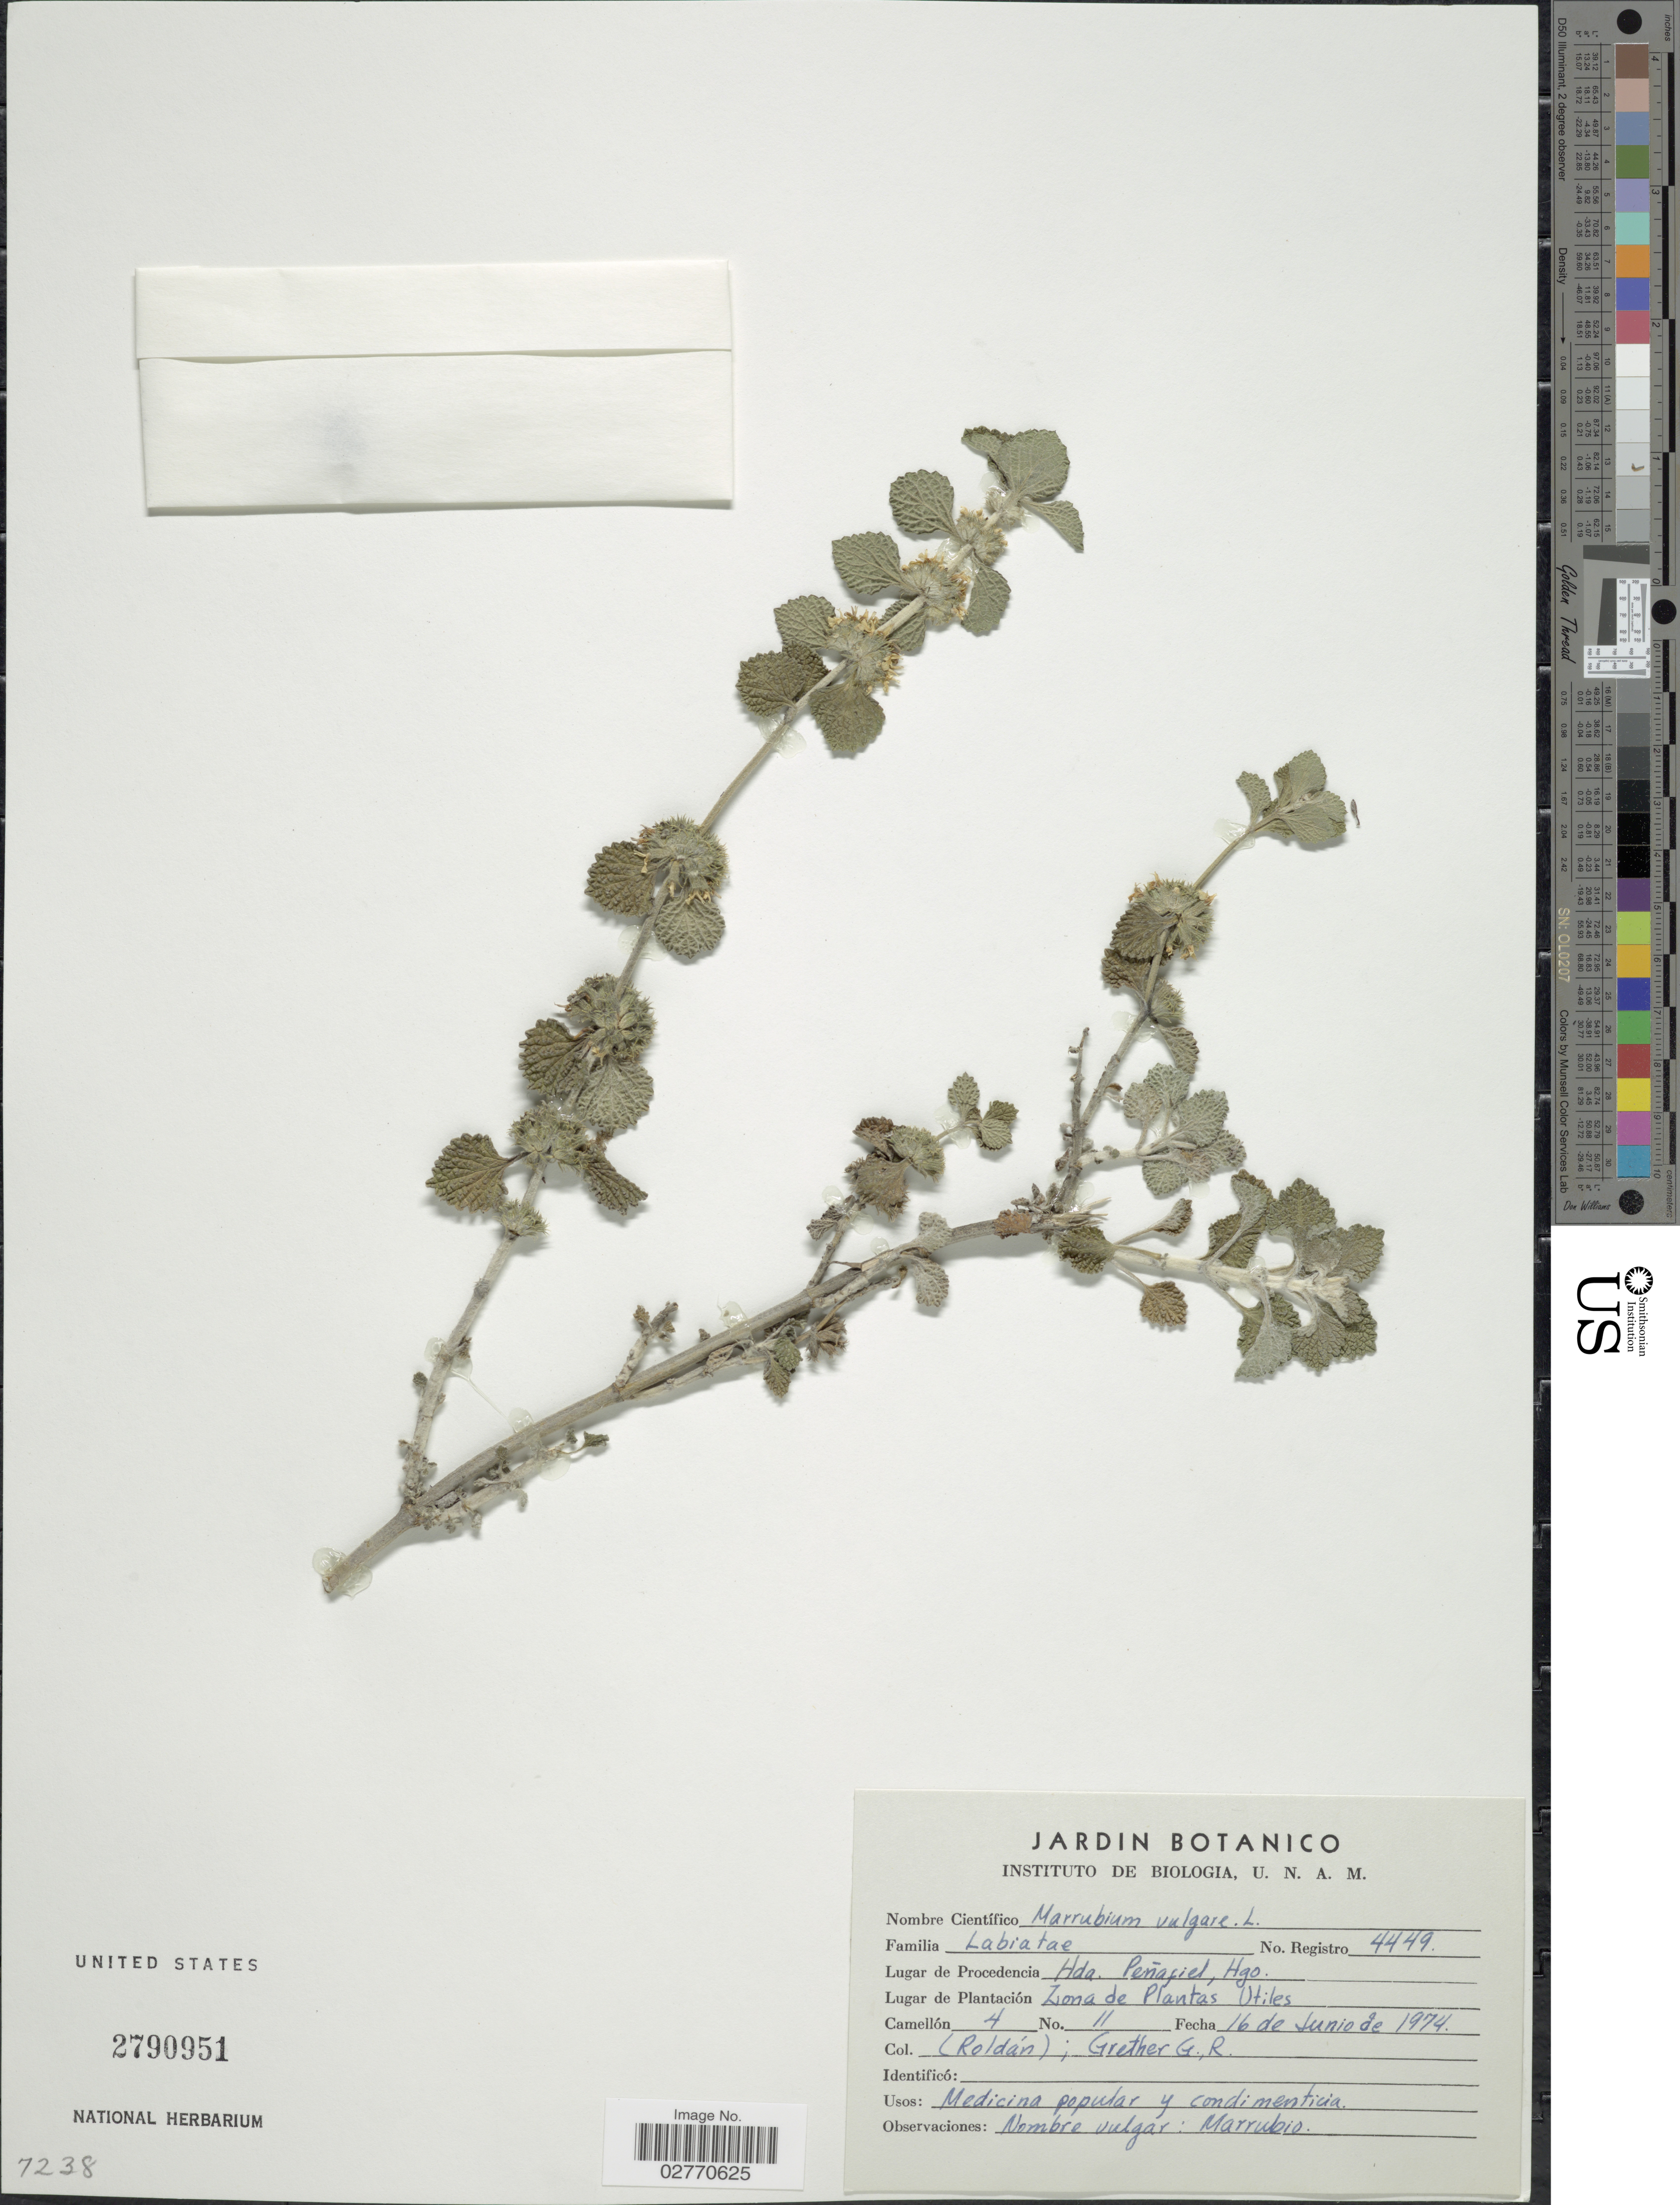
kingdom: Plantae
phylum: Tracheophyta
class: Magnoliopsida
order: Lamiales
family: Lamiaceae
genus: Marrubium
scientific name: Marrubium vulgare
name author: L.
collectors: Roldán & G. Grether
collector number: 11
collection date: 1974-06-16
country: Mexico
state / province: Hidalgo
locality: Hda. Penafiel, Hgo., Zona de Plantas Utiles.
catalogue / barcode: US 2790951